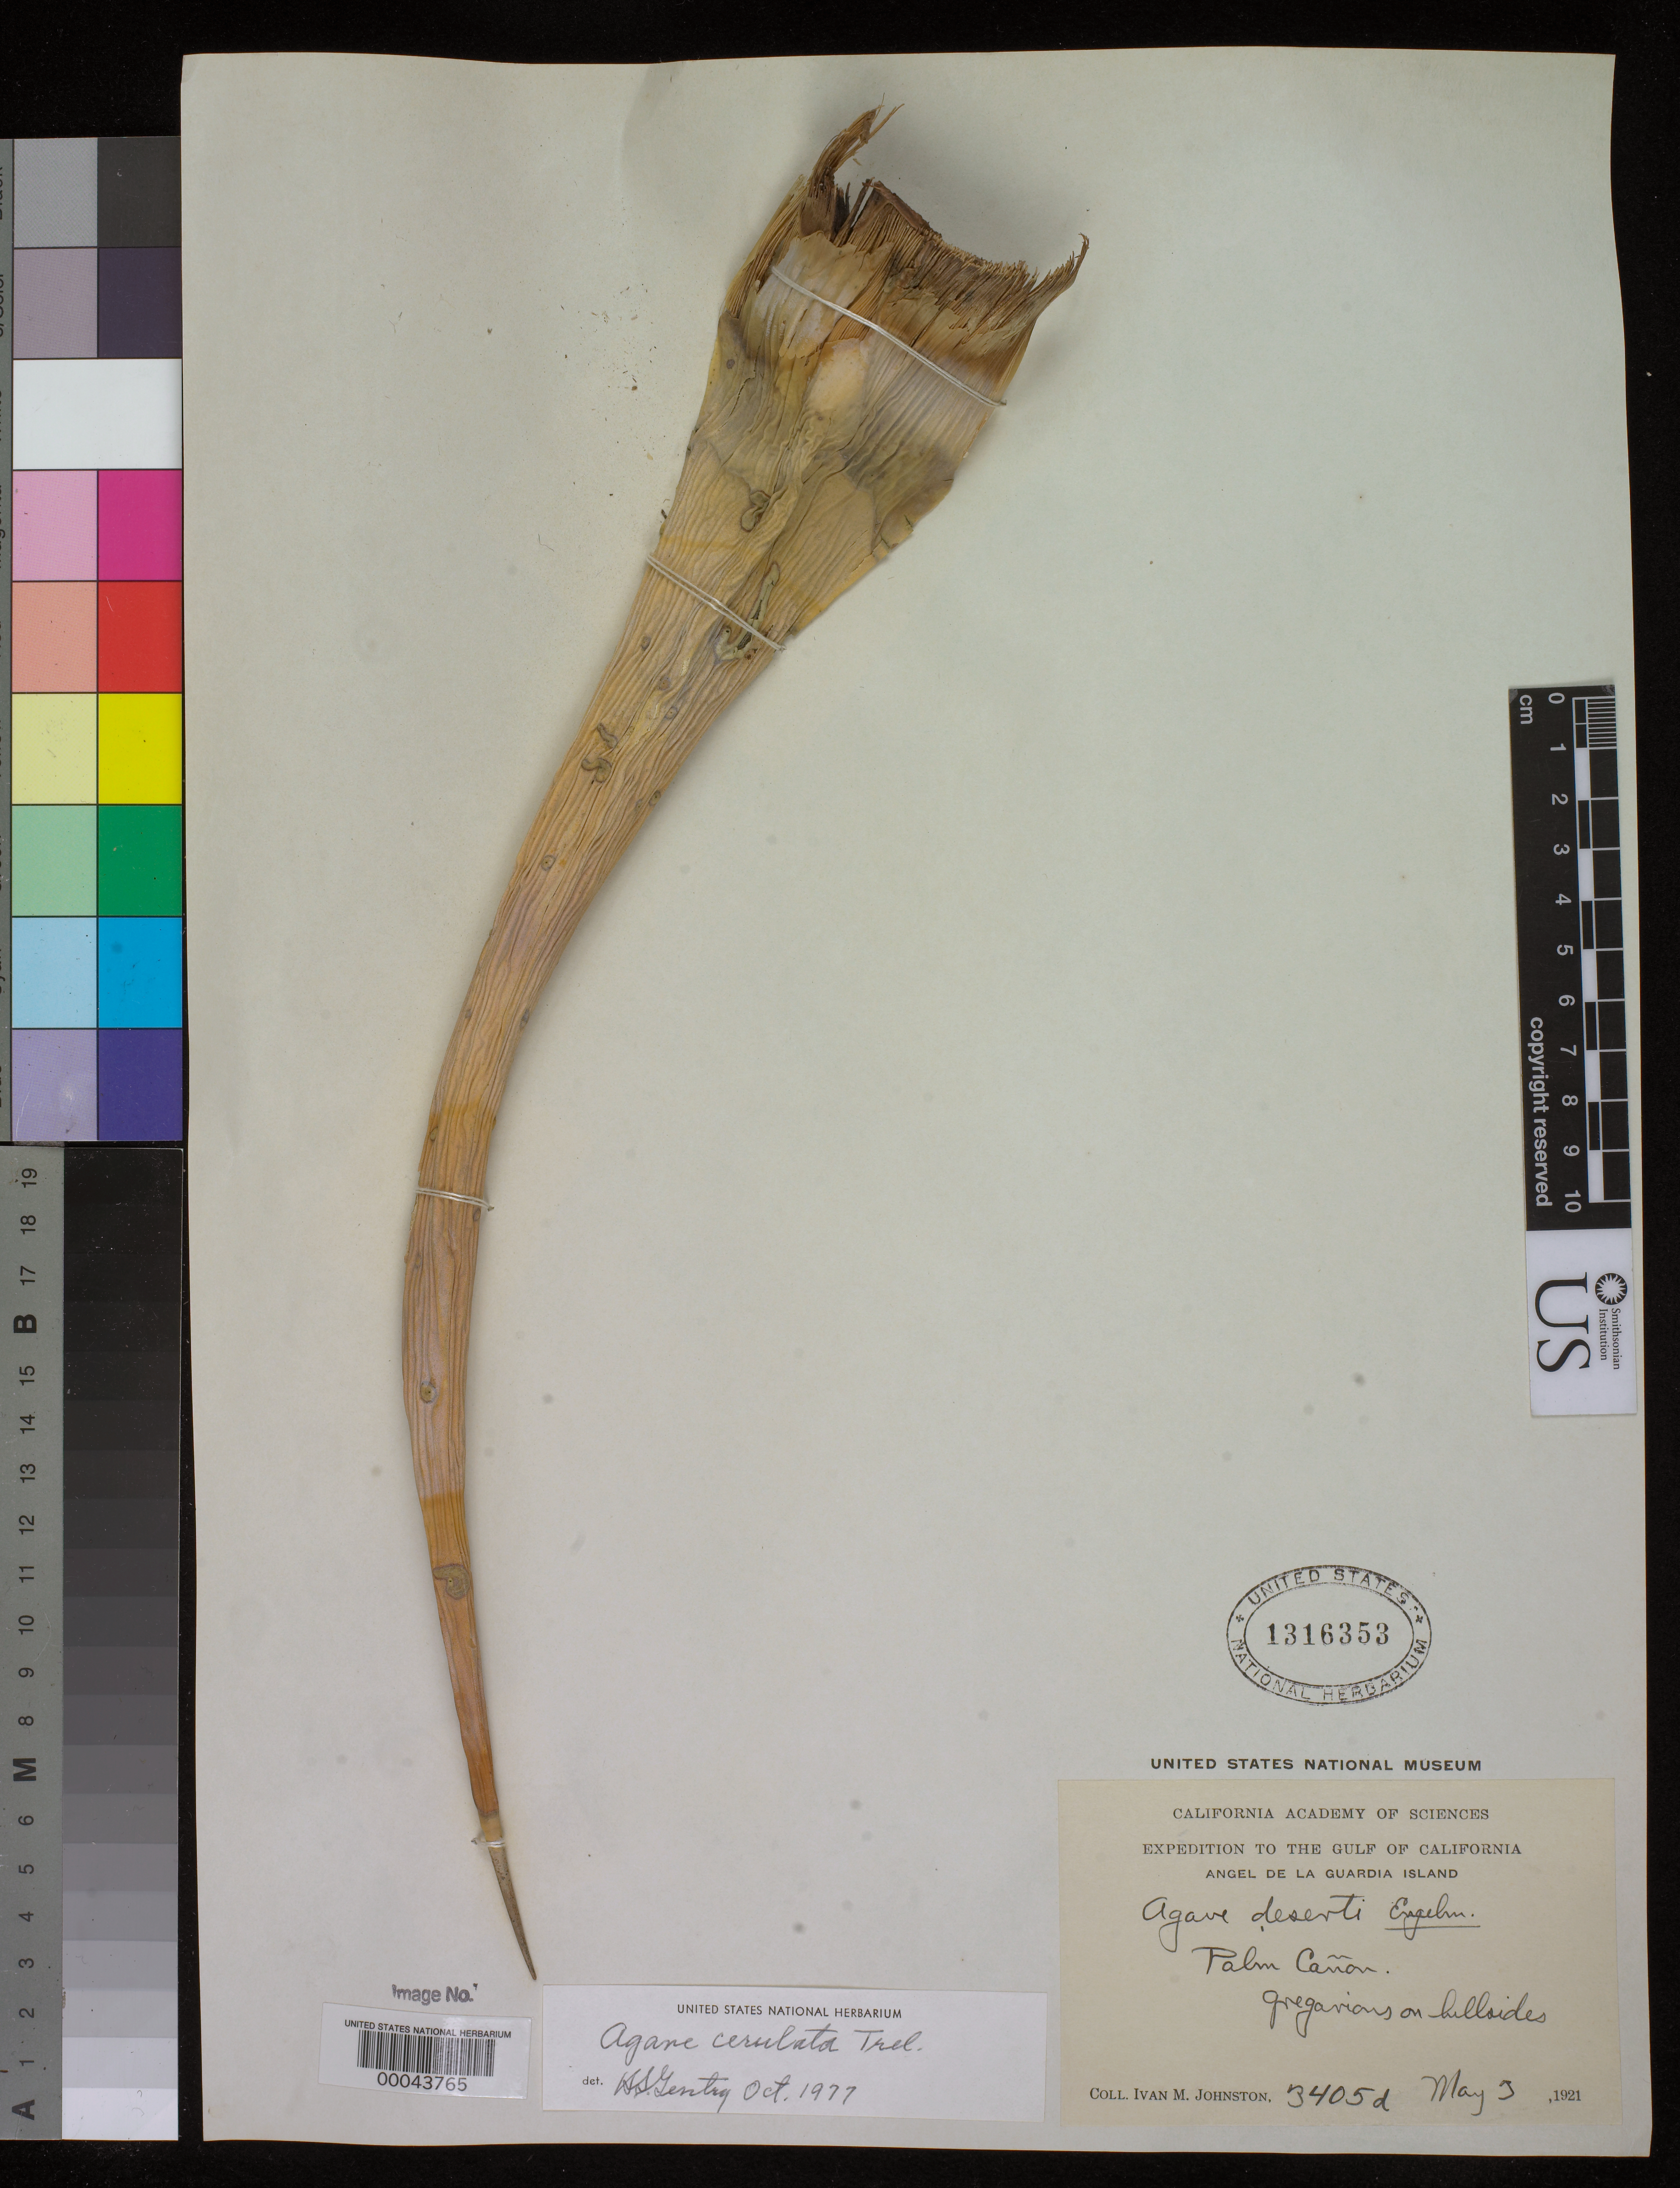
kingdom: Plantae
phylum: Tracheophyta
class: Liliopsida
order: Asparagales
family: Asparagaceae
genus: Agave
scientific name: Agave cerulata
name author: Trel.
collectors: I.M. Johnston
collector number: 3405d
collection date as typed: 03 May 1921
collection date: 1921-05-03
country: Mexico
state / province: Baja California Norte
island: Island Angel de la Guarda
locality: Angel de la Guarda Island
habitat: Palm canyon; gregarious on hillsides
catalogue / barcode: US 1316353